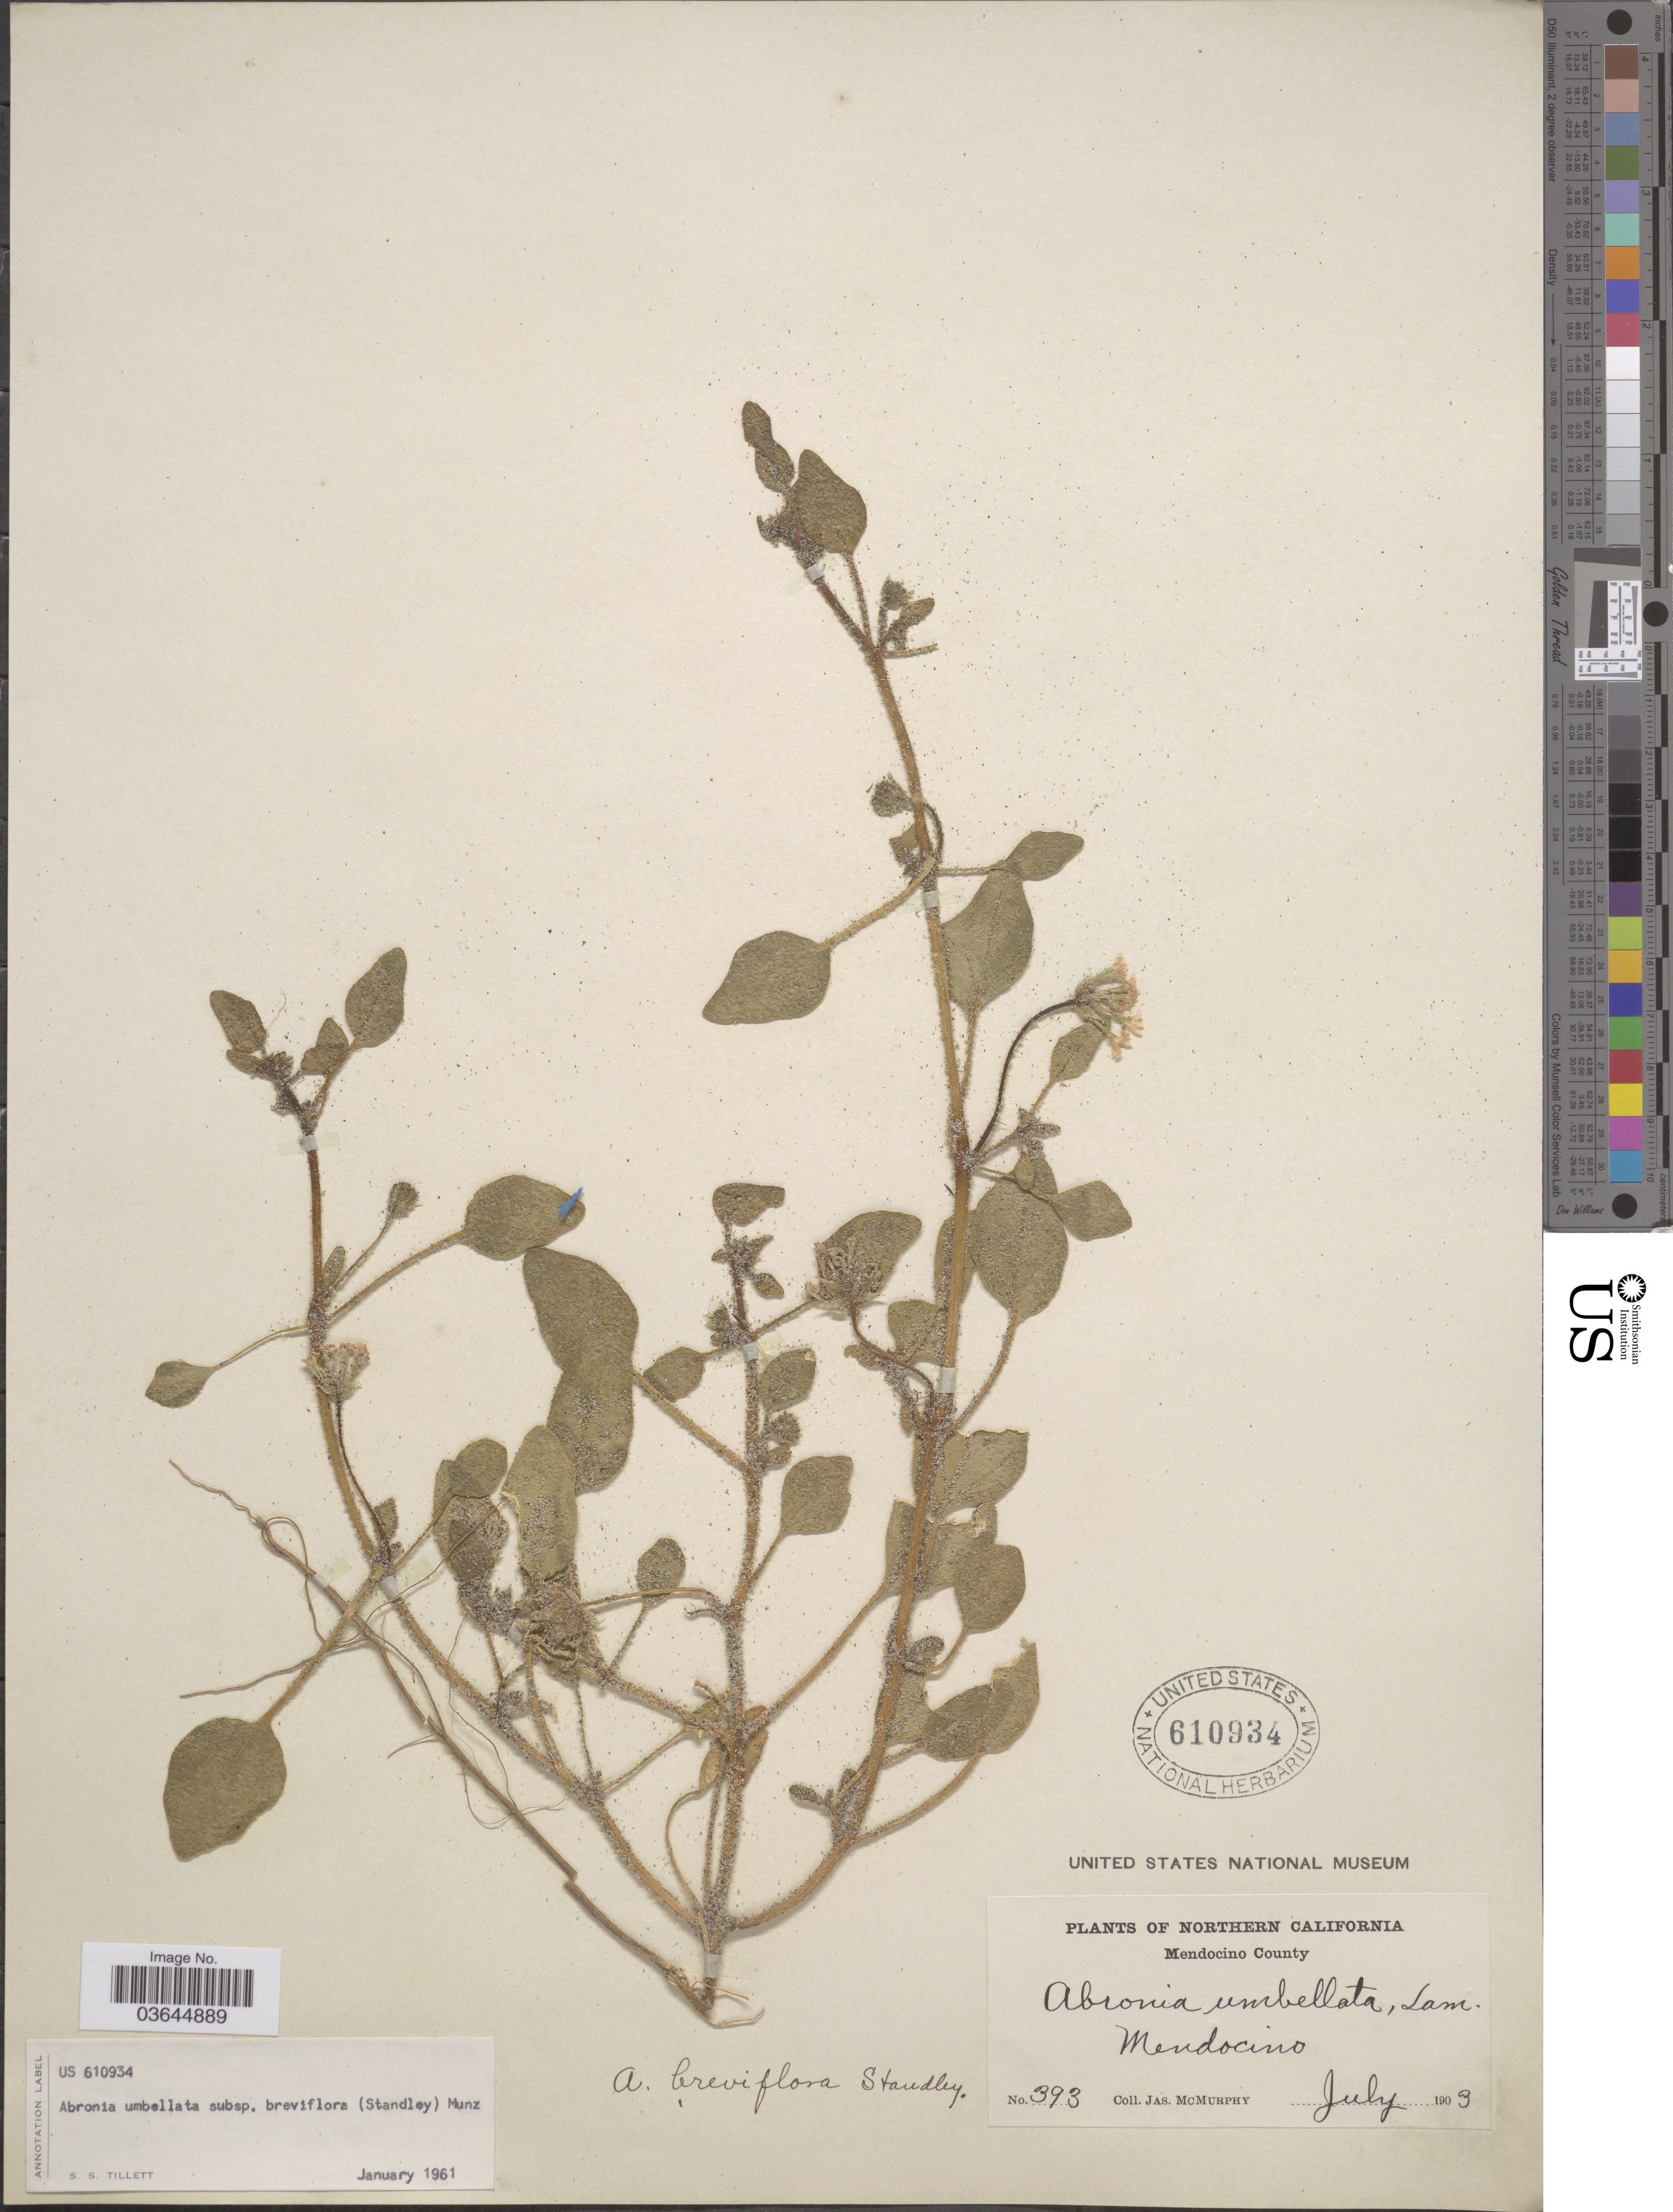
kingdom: Plantae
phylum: Tracheophyta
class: Magnoliopsida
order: Caryophyllales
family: Nyctaginaceae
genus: Abronia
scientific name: Abronia umbellata subsp. breviflora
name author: (Standl.) Munz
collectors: J. McMurphy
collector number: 393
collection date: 1903-07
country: United States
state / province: California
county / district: Mendocino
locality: Northern California. Mendocino County. Mendocino.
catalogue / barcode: US 610934